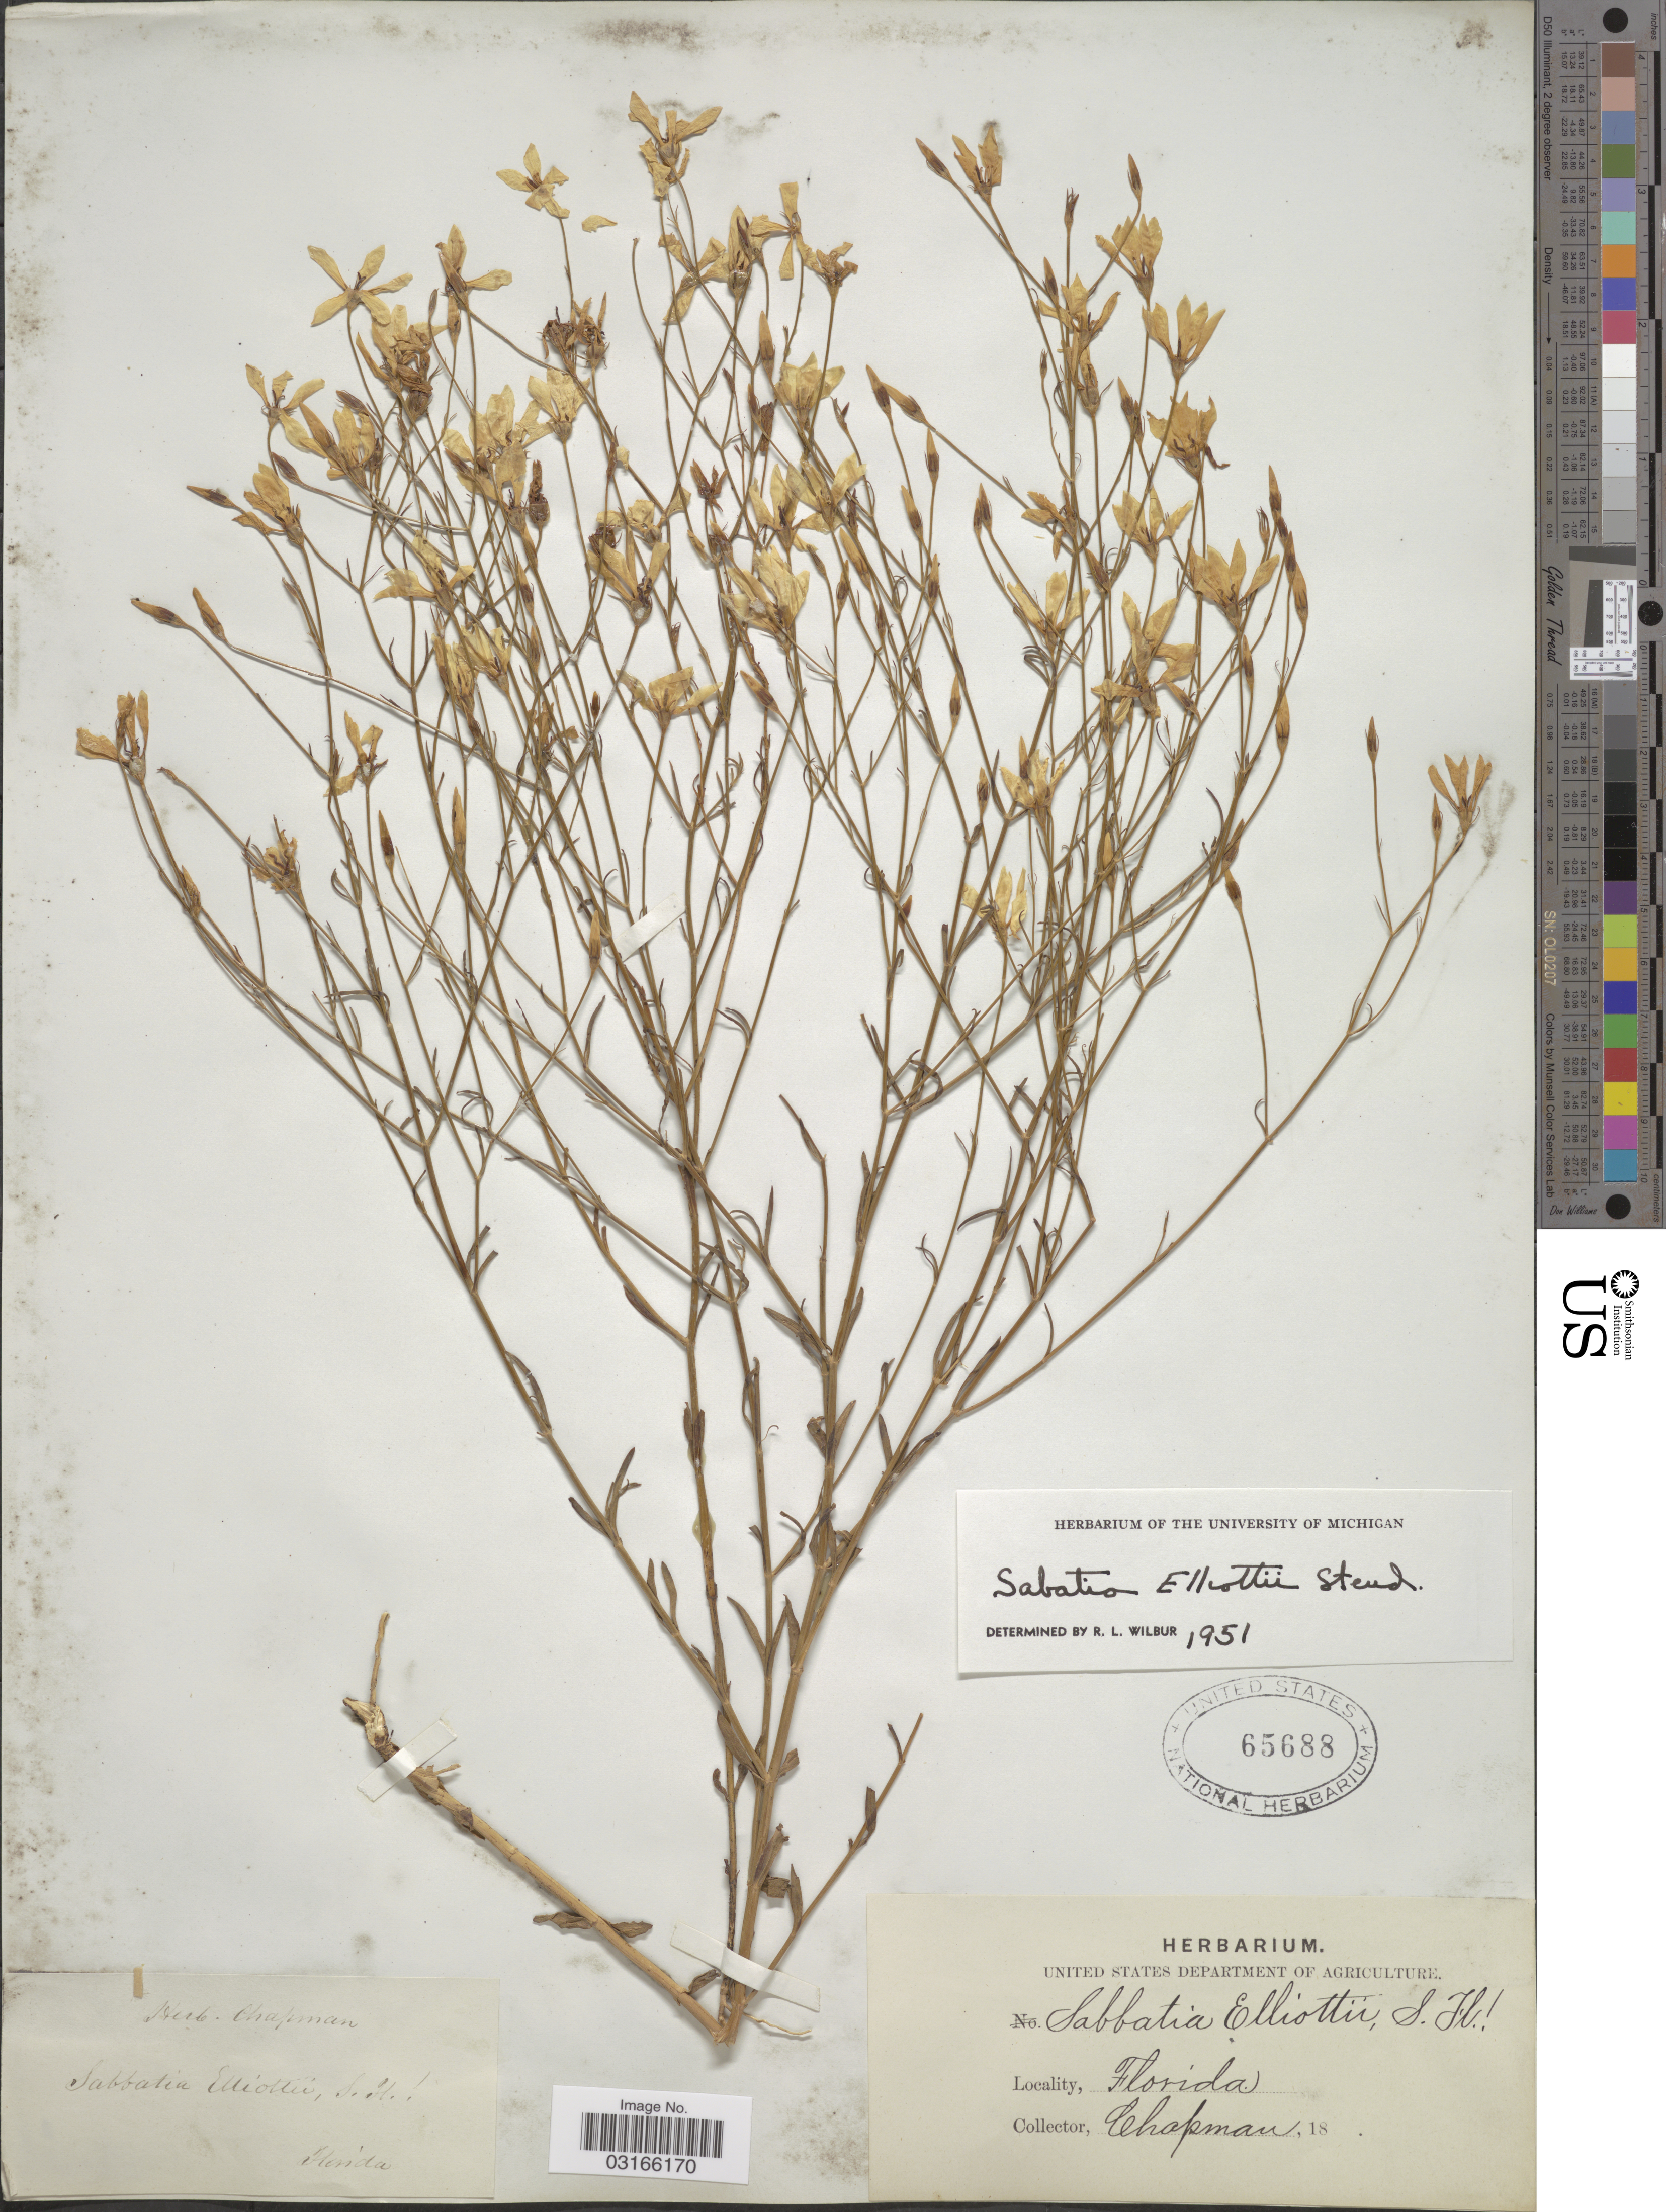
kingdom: Plantae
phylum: Tracheophyta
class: Magnoliopsida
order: Gentianales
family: Gentianaceae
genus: Sabatia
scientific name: Sabatia brevifolia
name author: Raf.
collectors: A. Chapman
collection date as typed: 18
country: United States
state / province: Florida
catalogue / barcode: US 65688